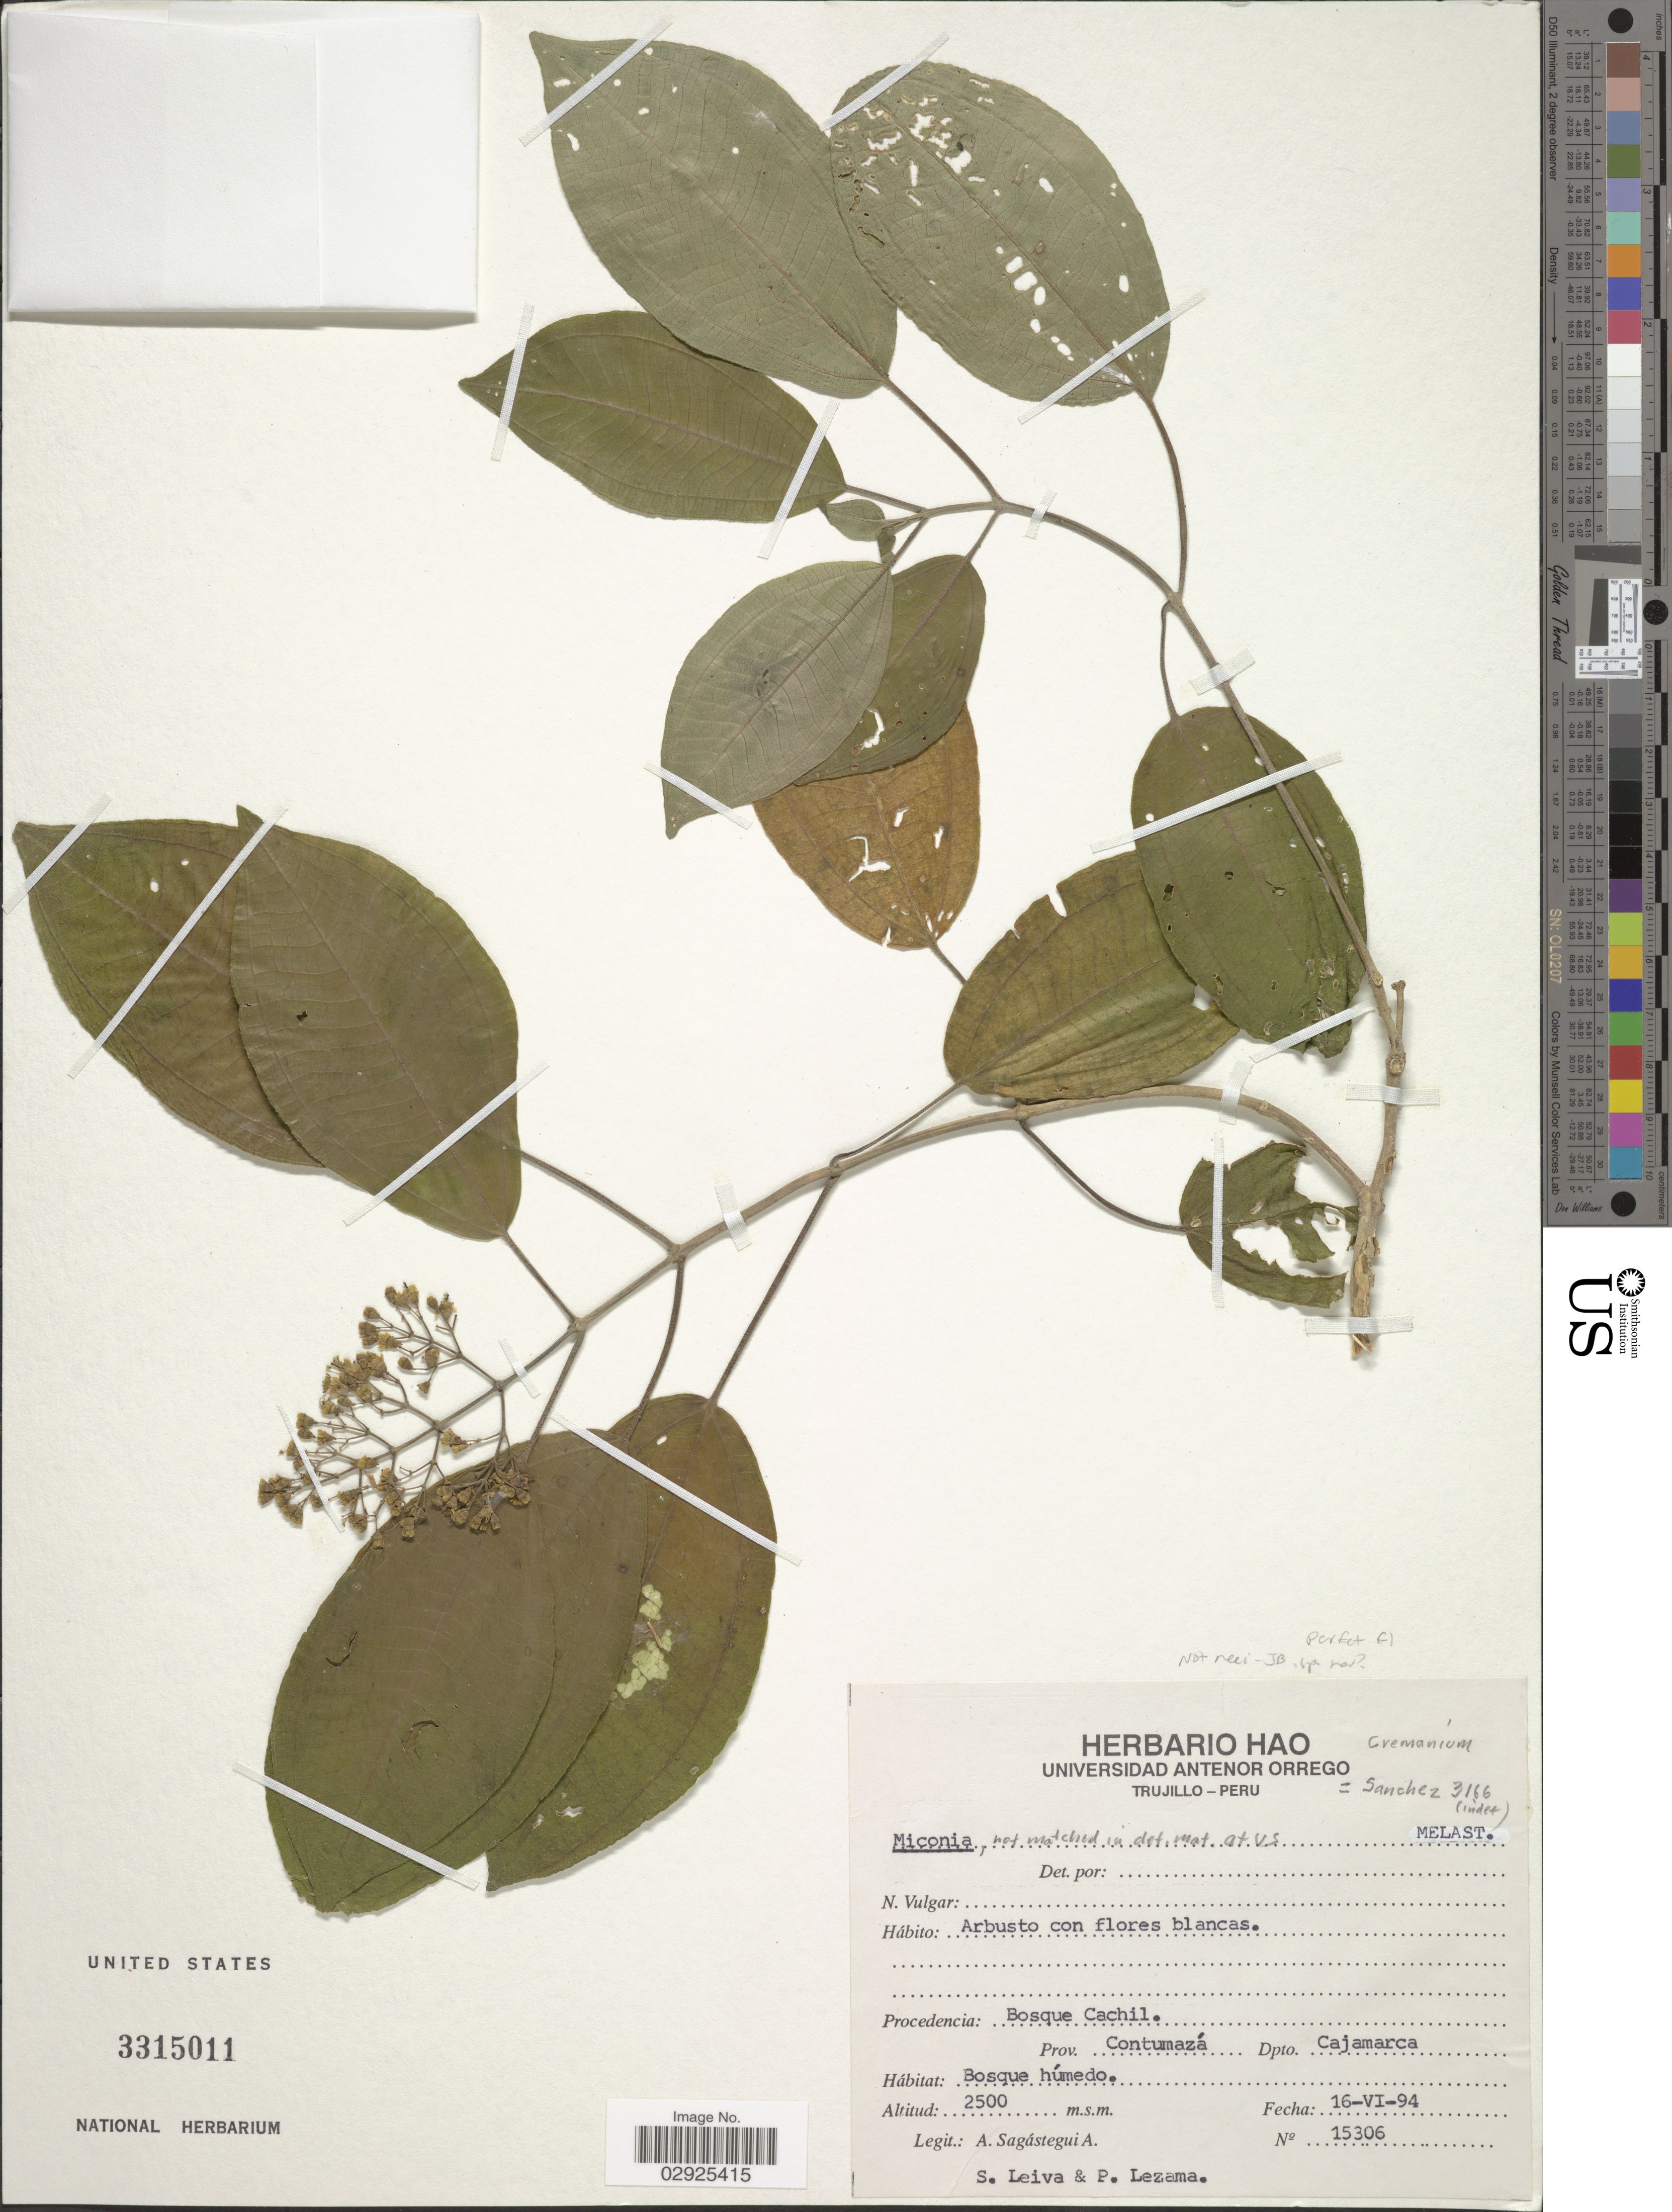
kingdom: Plantae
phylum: Tracheophyta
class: Magnoliopsida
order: Myrtales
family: Melastomataceae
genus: Miconia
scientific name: Miconia sp.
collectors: A. Sagástegui A., S. Leiva & P. Lezama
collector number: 15306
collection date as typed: Transcribed d/m/y: 16/6/94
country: Peru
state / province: Cajamarca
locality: Procedencia: Bosque Cachil, Prov. Contumazá, Dpto. Cajamarca.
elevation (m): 2500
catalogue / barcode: US 3315011